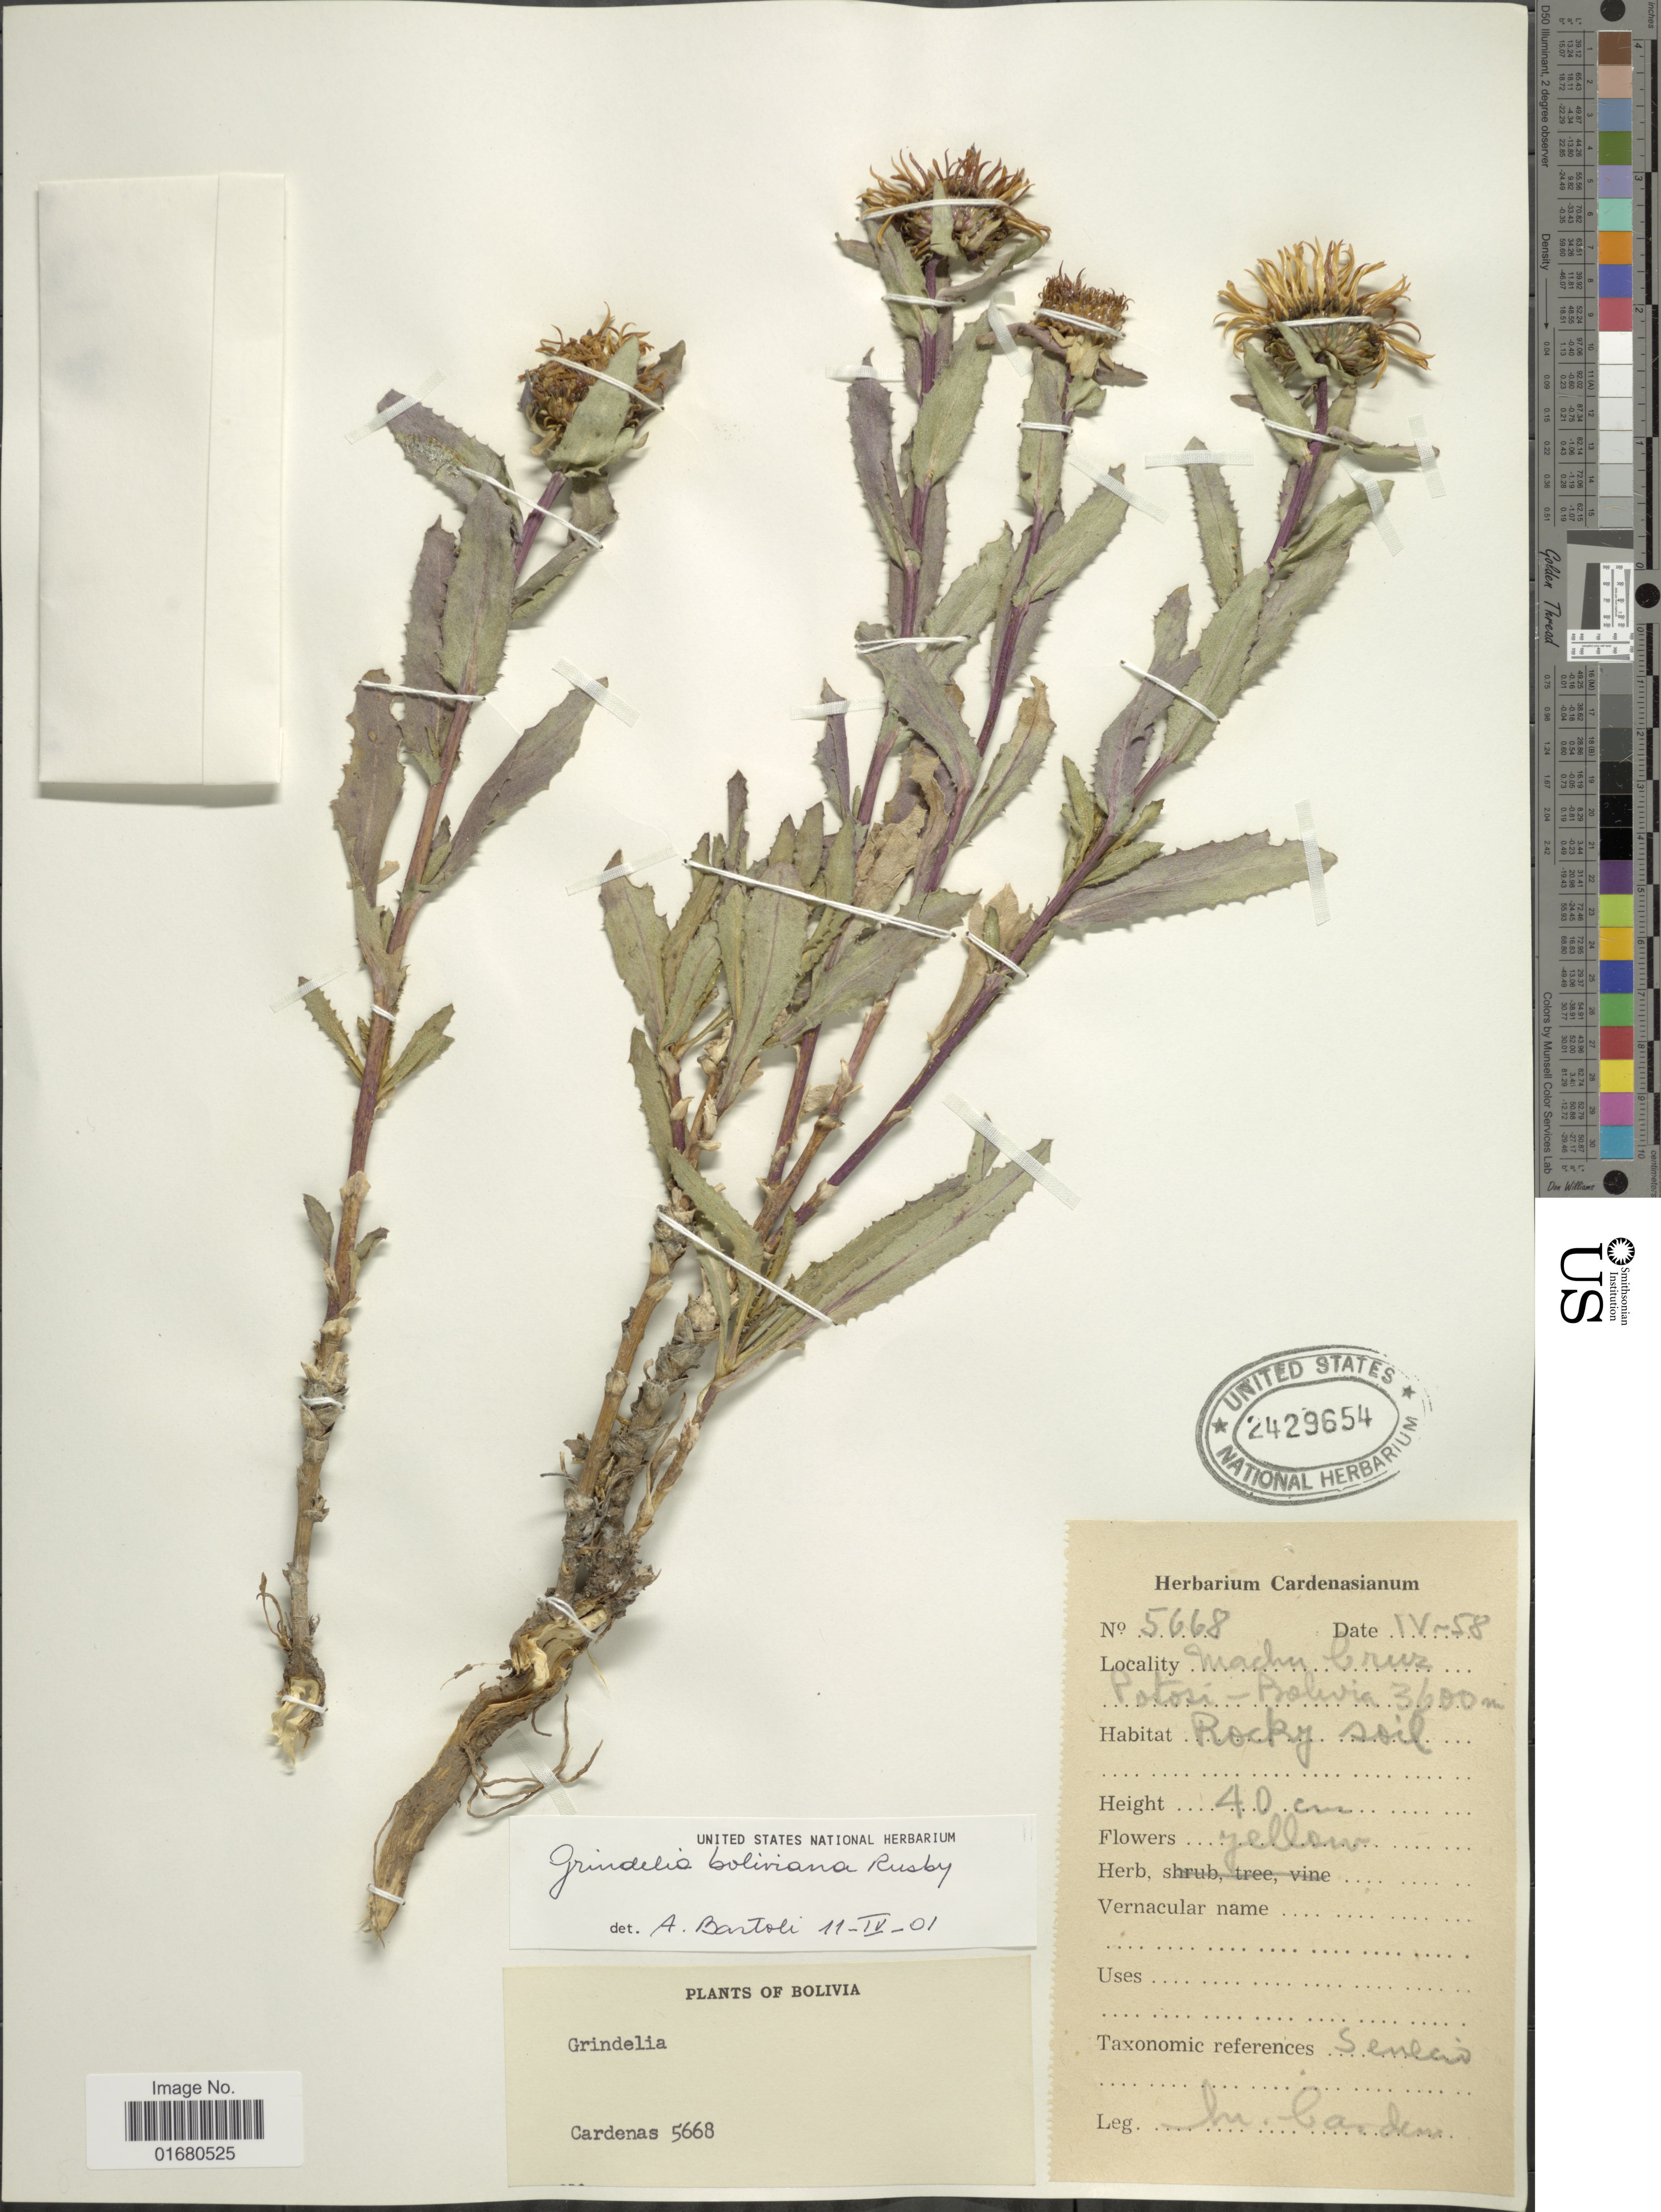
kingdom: Plantae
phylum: Tracheophyta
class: Magnoliopsida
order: Asterales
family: Asteraceae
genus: Grindelia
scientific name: Grindelia boliviana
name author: Rusby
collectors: M. Cárdenas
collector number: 5668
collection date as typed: Transcribed d/m/y: /4/58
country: Bolivia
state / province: Potosi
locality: Machu Cruz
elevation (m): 3600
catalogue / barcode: US 2429654